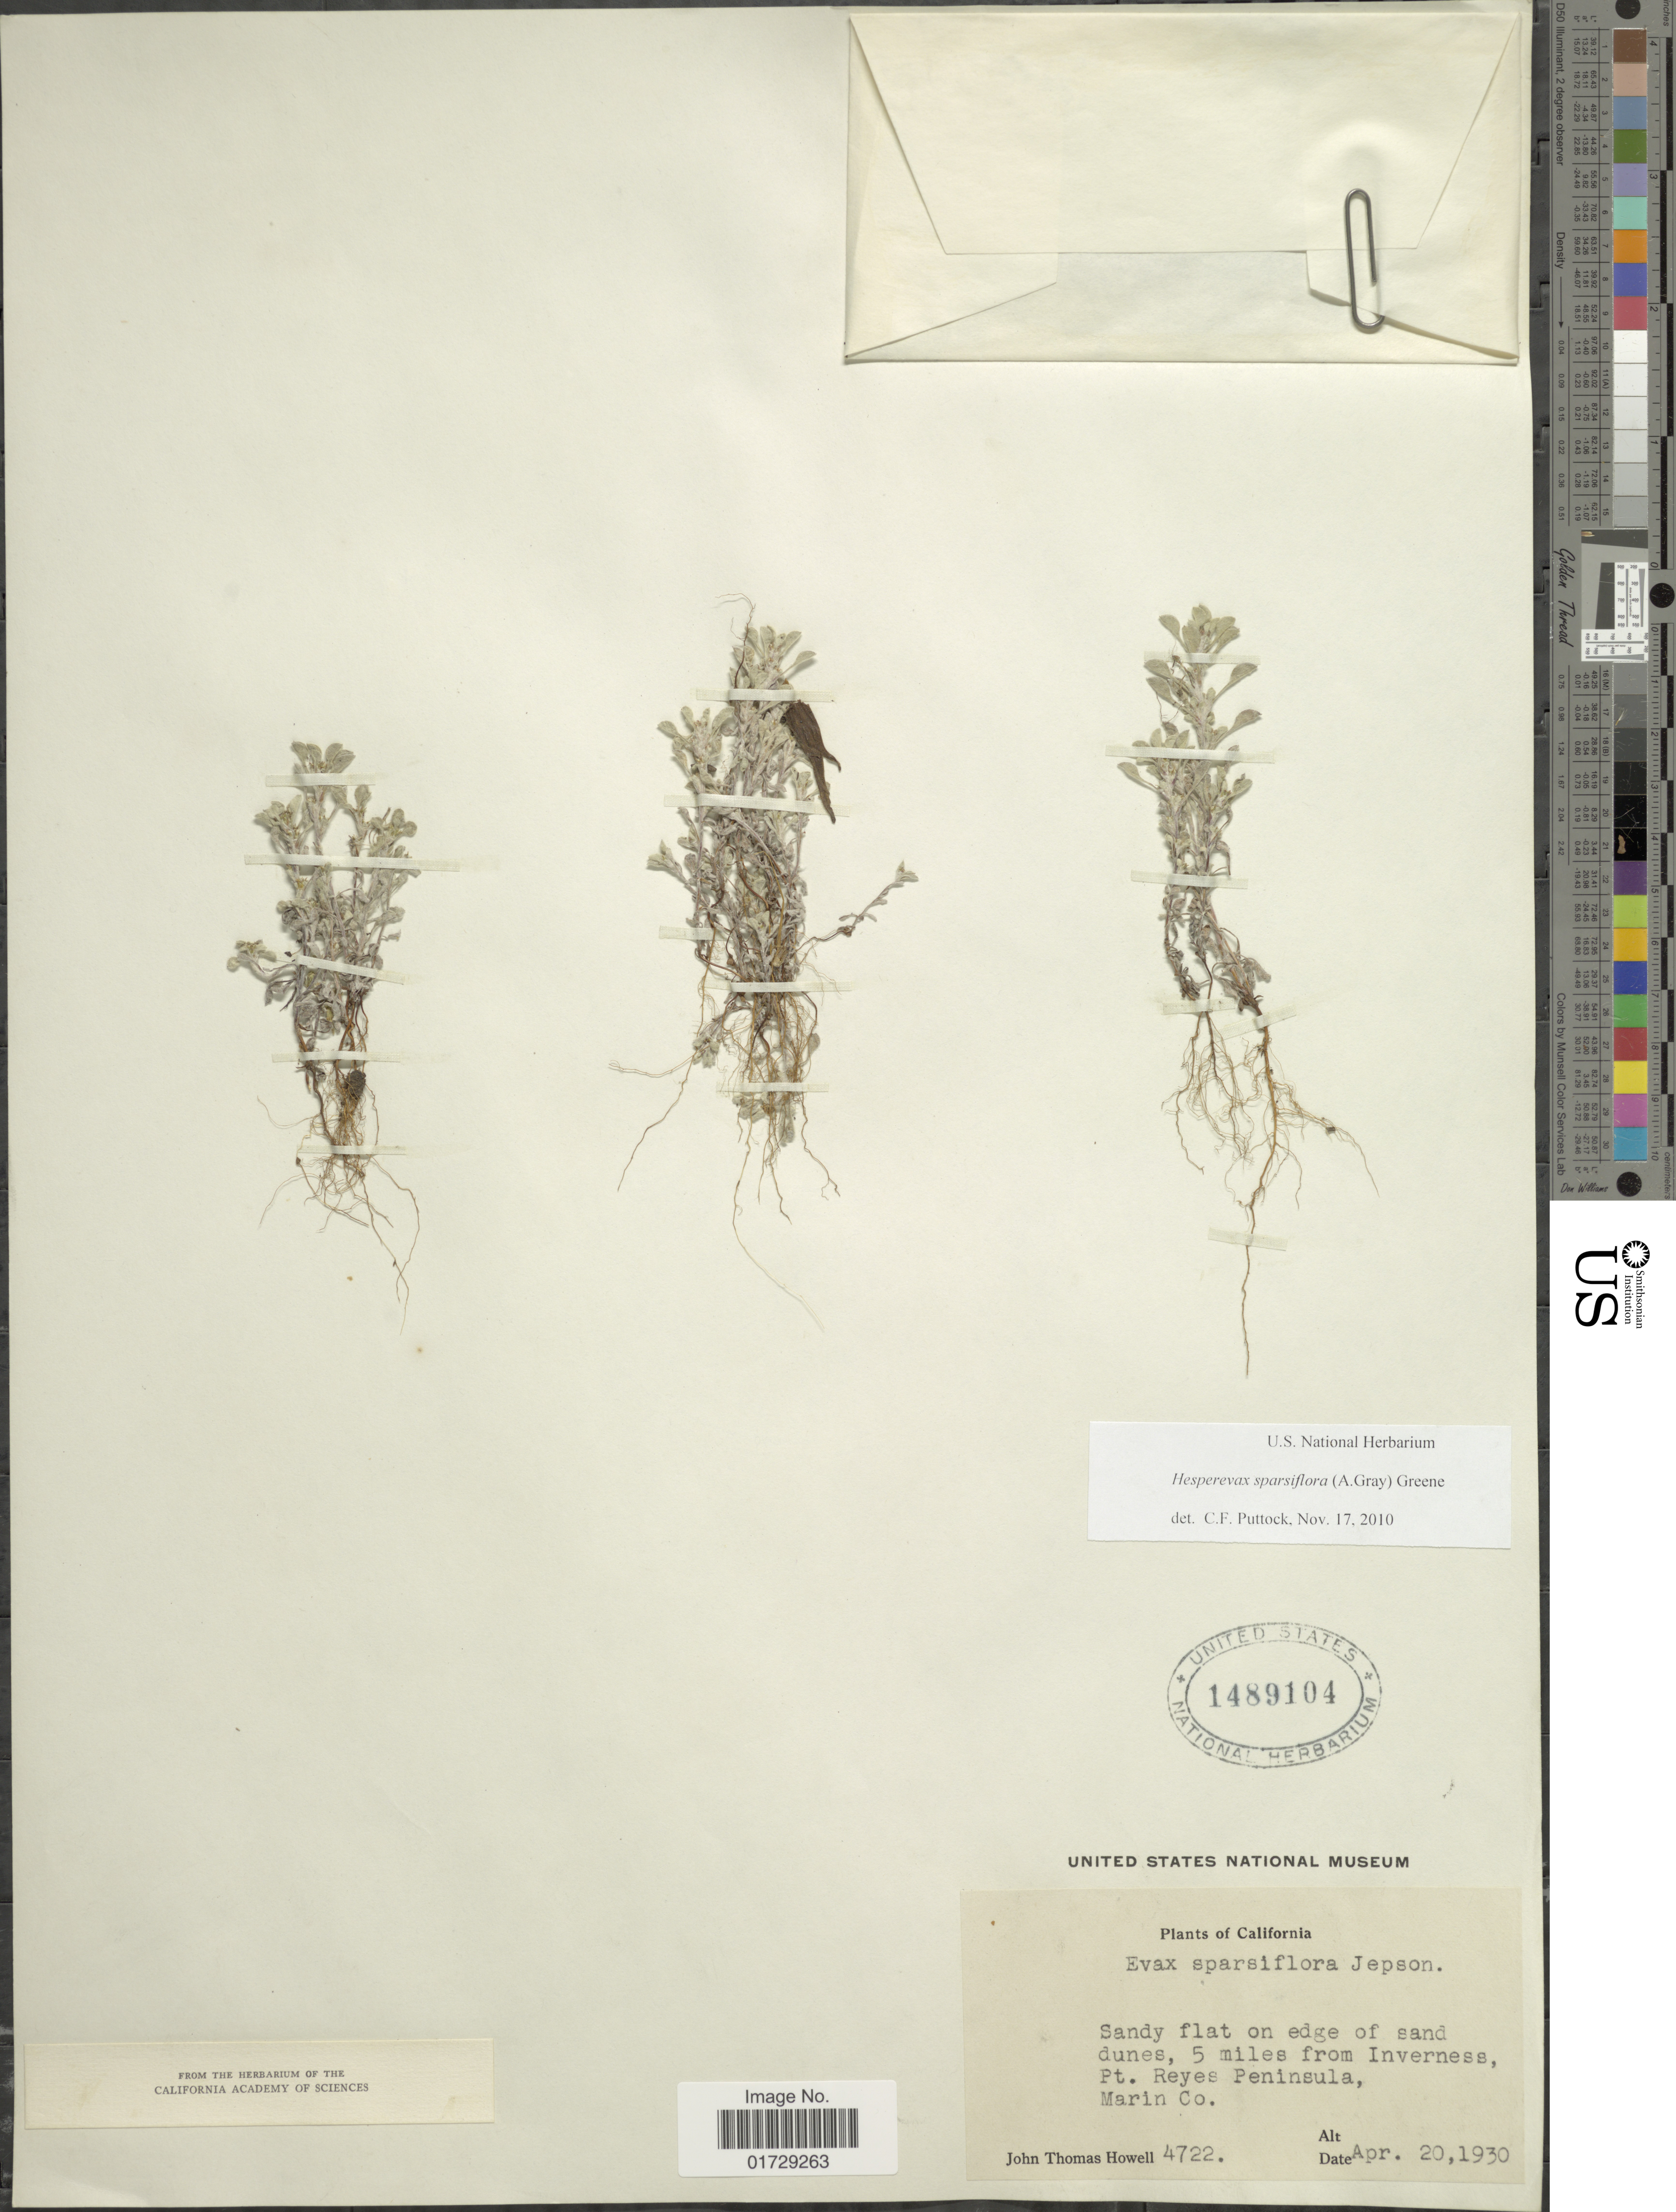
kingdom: Plantae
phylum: Tracheophyta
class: Magnoliopsida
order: Asterales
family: Asteraceae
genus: Hesperevax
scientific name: Hesperevax sparsiflora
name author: (A. Gray) Greene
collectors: J. T. Howell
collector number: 4722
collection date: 1930-04-20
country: United States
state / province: California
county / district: Marin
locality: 5 miles from Inverness, Pt. Reyes Peninsula, Marin Co.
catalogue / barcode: US 1489104